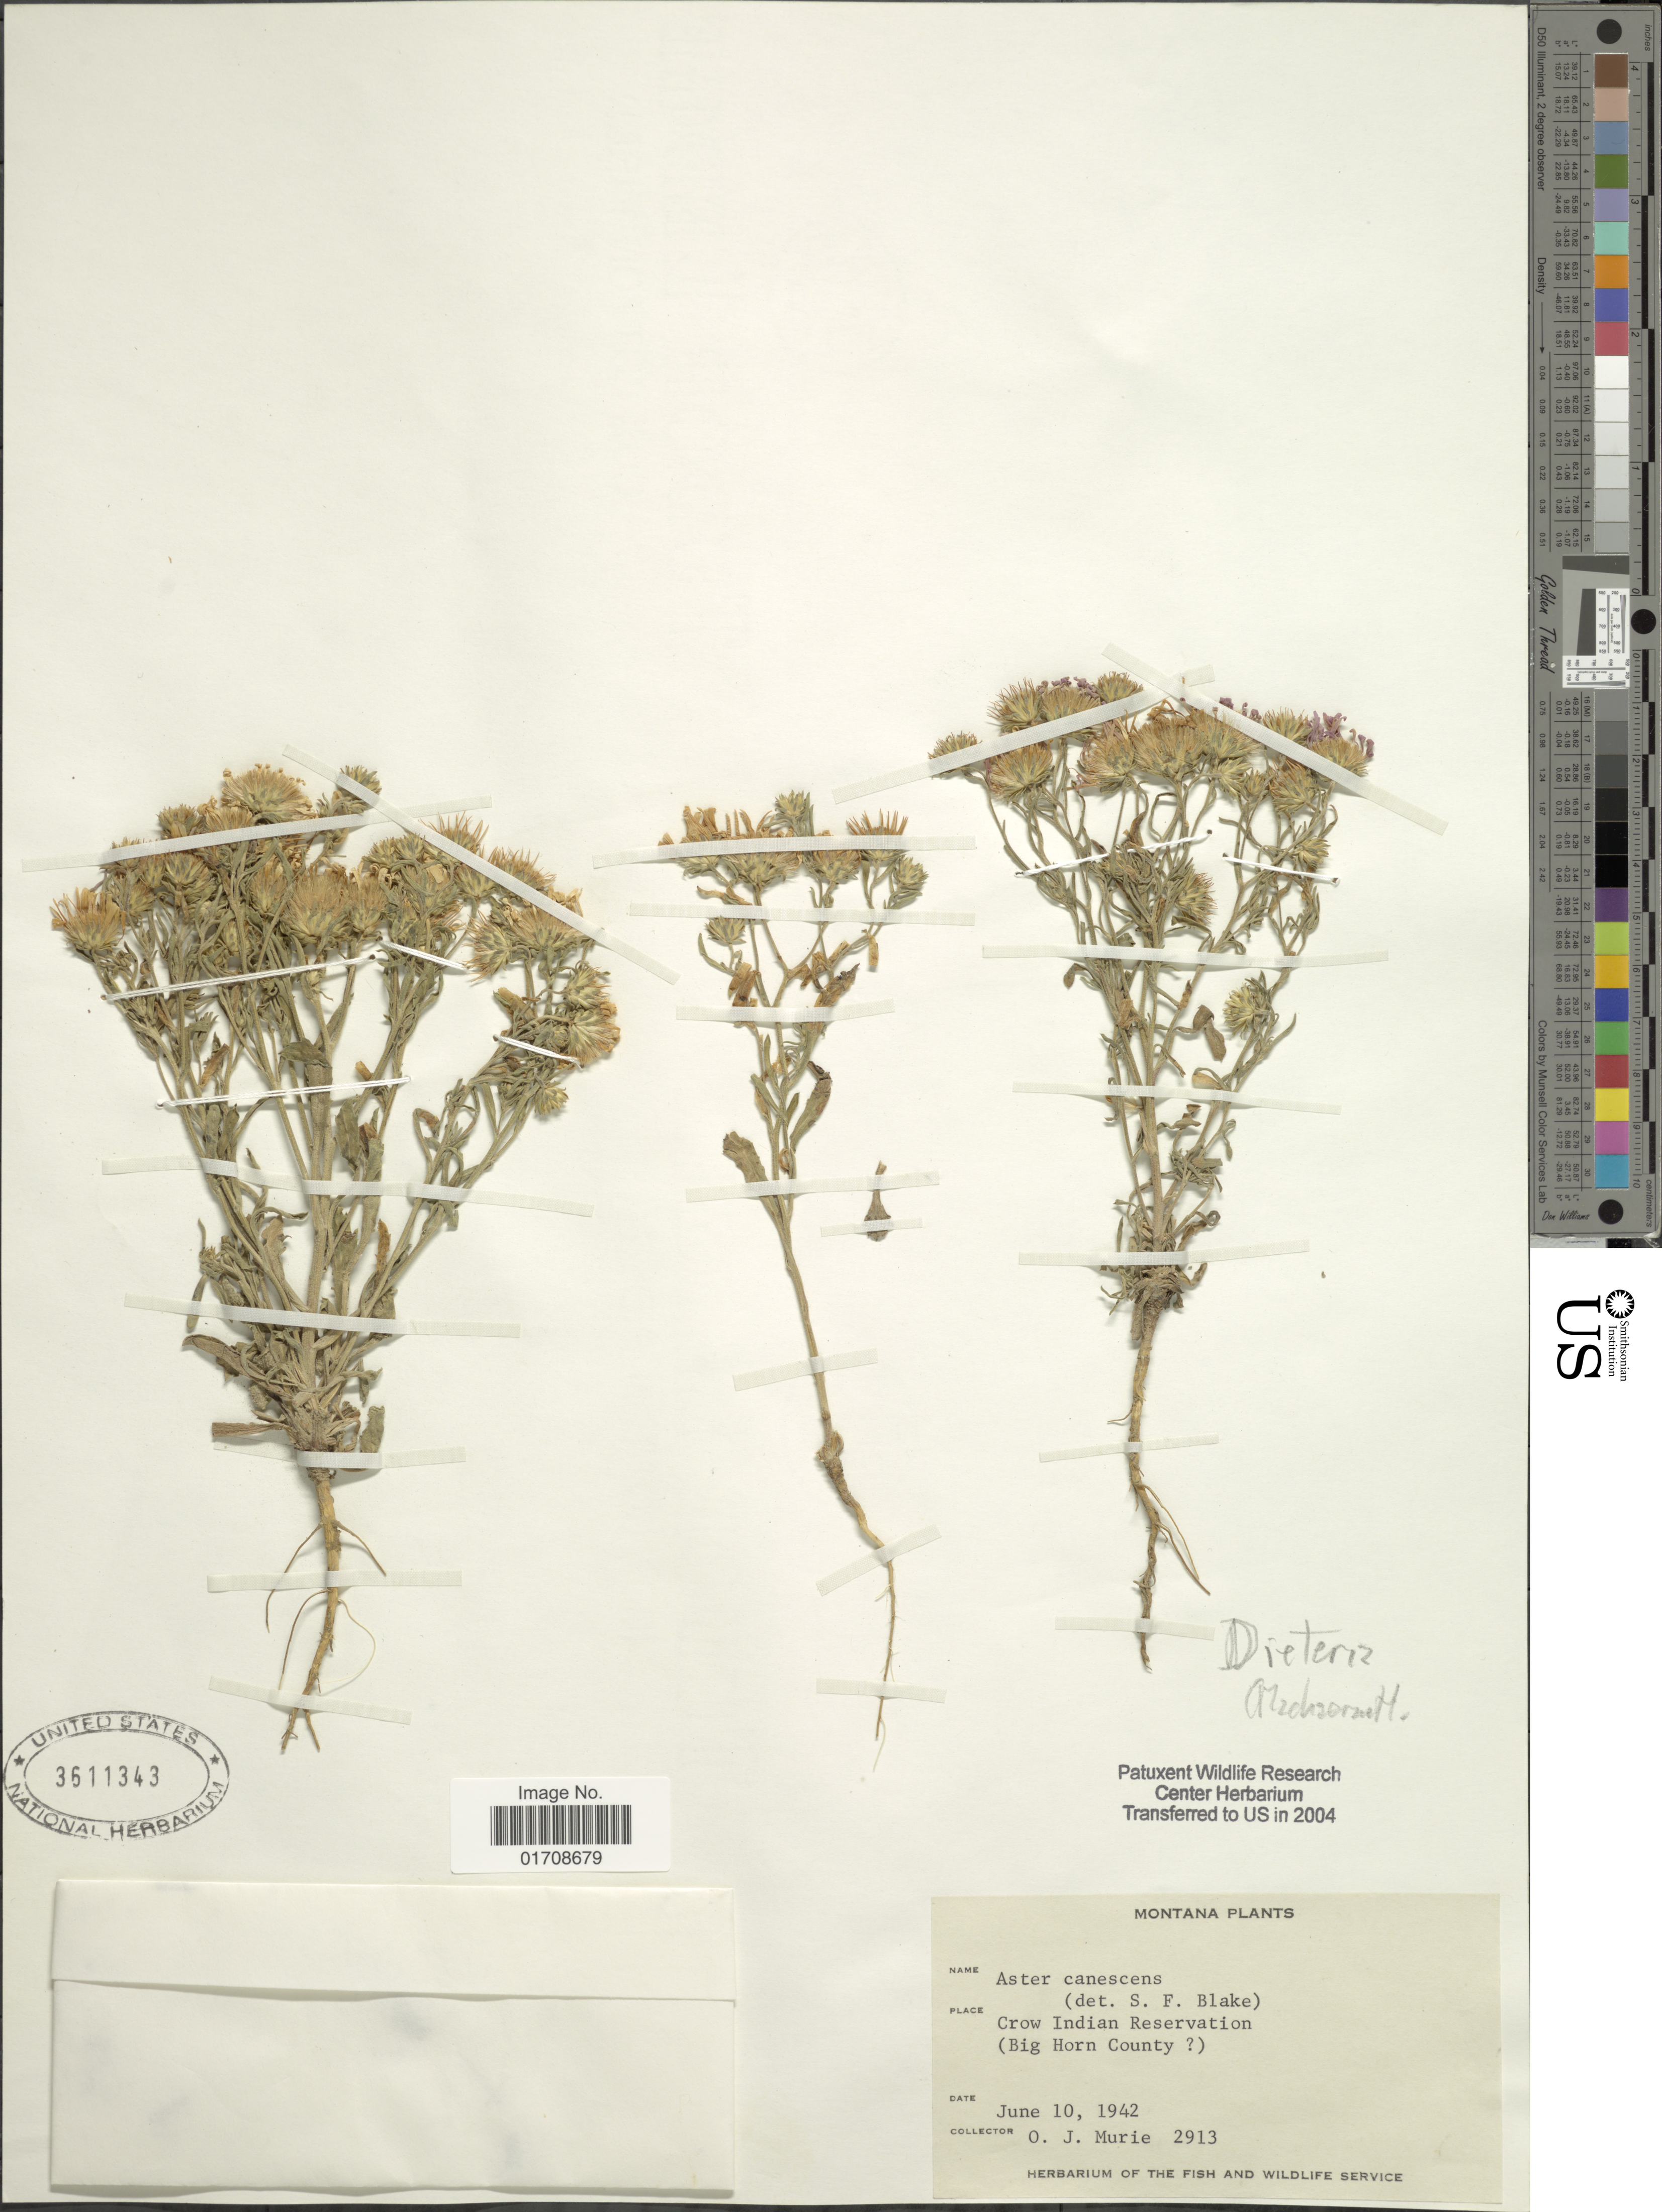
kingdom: Plantae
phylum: Tracheophyta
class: Magnoliopsida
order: Asterales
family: Asteraceae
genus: Machaeranthera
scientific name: Machaeranthera canescens var. leucanthemifolius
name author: (Greene) S.L. Welsh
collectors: O. Murie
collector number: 2913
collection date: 1942-06-10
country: United States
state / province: Montana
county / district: Big Horn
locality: Crow Indian Reservation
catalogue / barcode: US 3611343